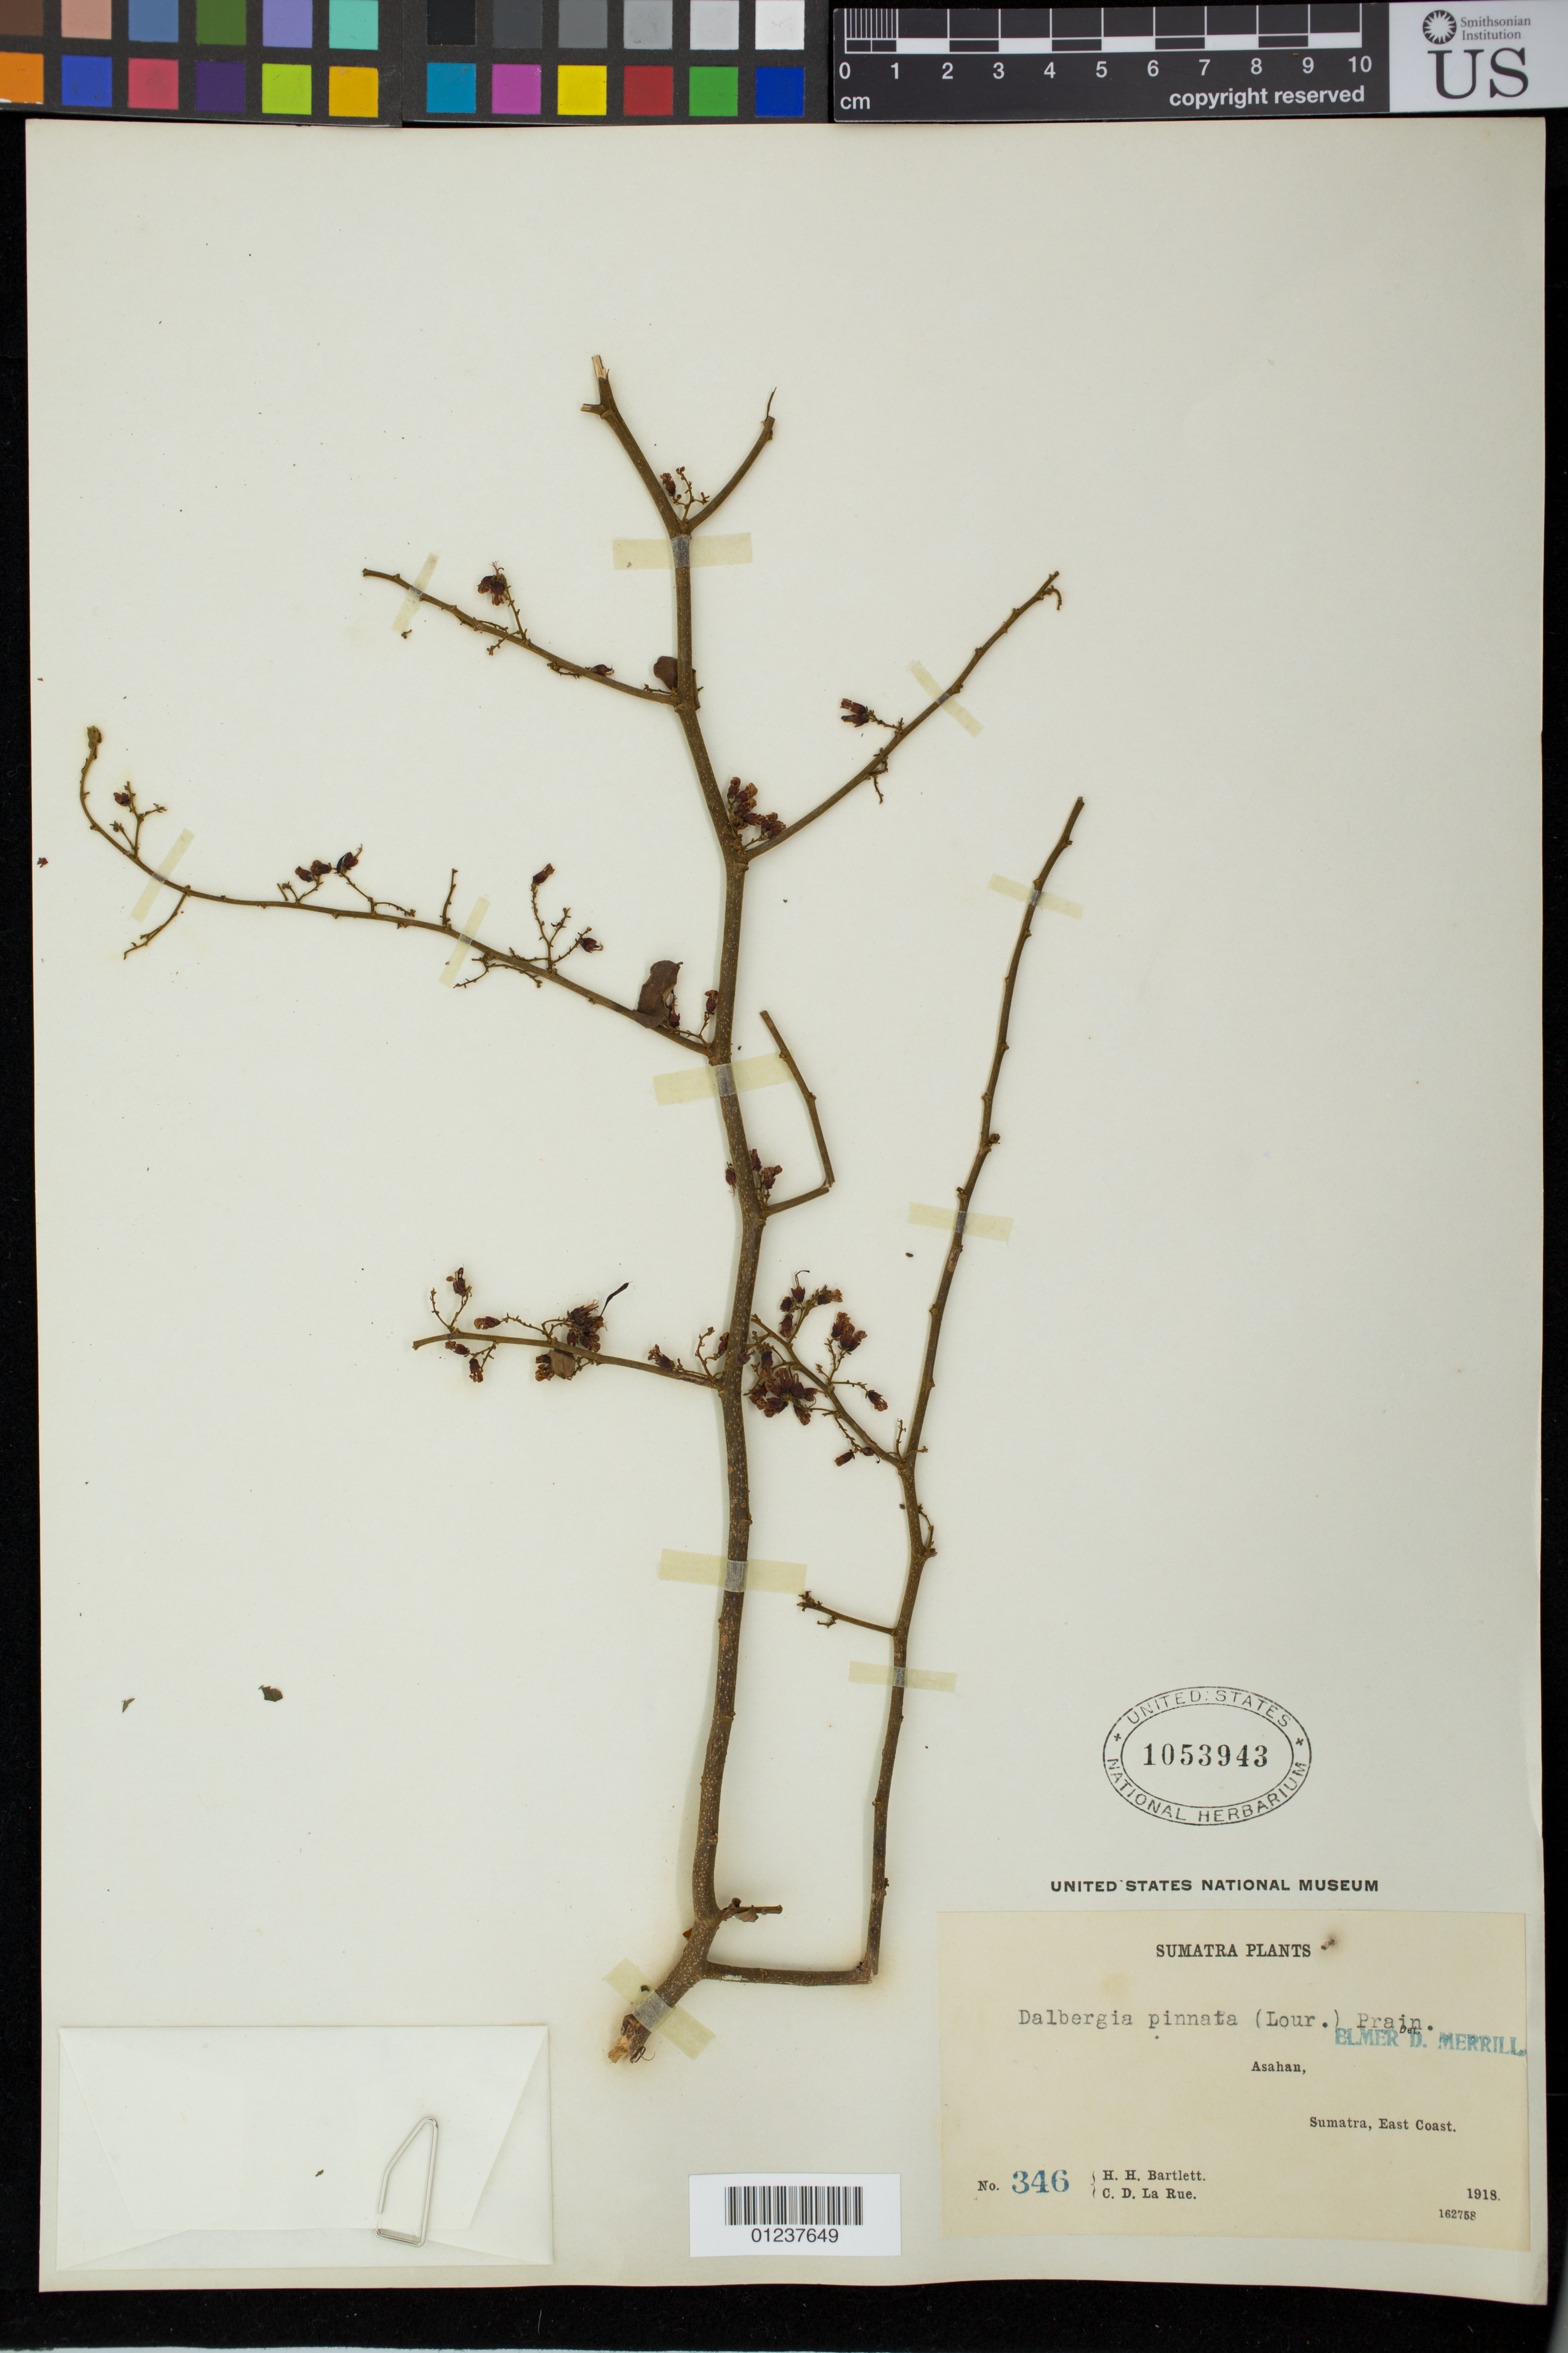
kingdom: Plantae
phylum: Tracheophyta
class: Magnoliopsida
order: Fabales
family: Fabaceae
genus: Dalbergia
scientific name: Dalbergia pinnata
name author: (Lour.) Prain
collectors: H. H. Bartlett & C. La Rue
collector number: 346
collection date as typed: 1918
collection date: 1918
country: Indonesia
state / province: Sumatra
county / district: Sumatera Utara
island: Sumatra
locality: Asahan, Sumatra, East Coast.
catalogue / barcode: US 1053943